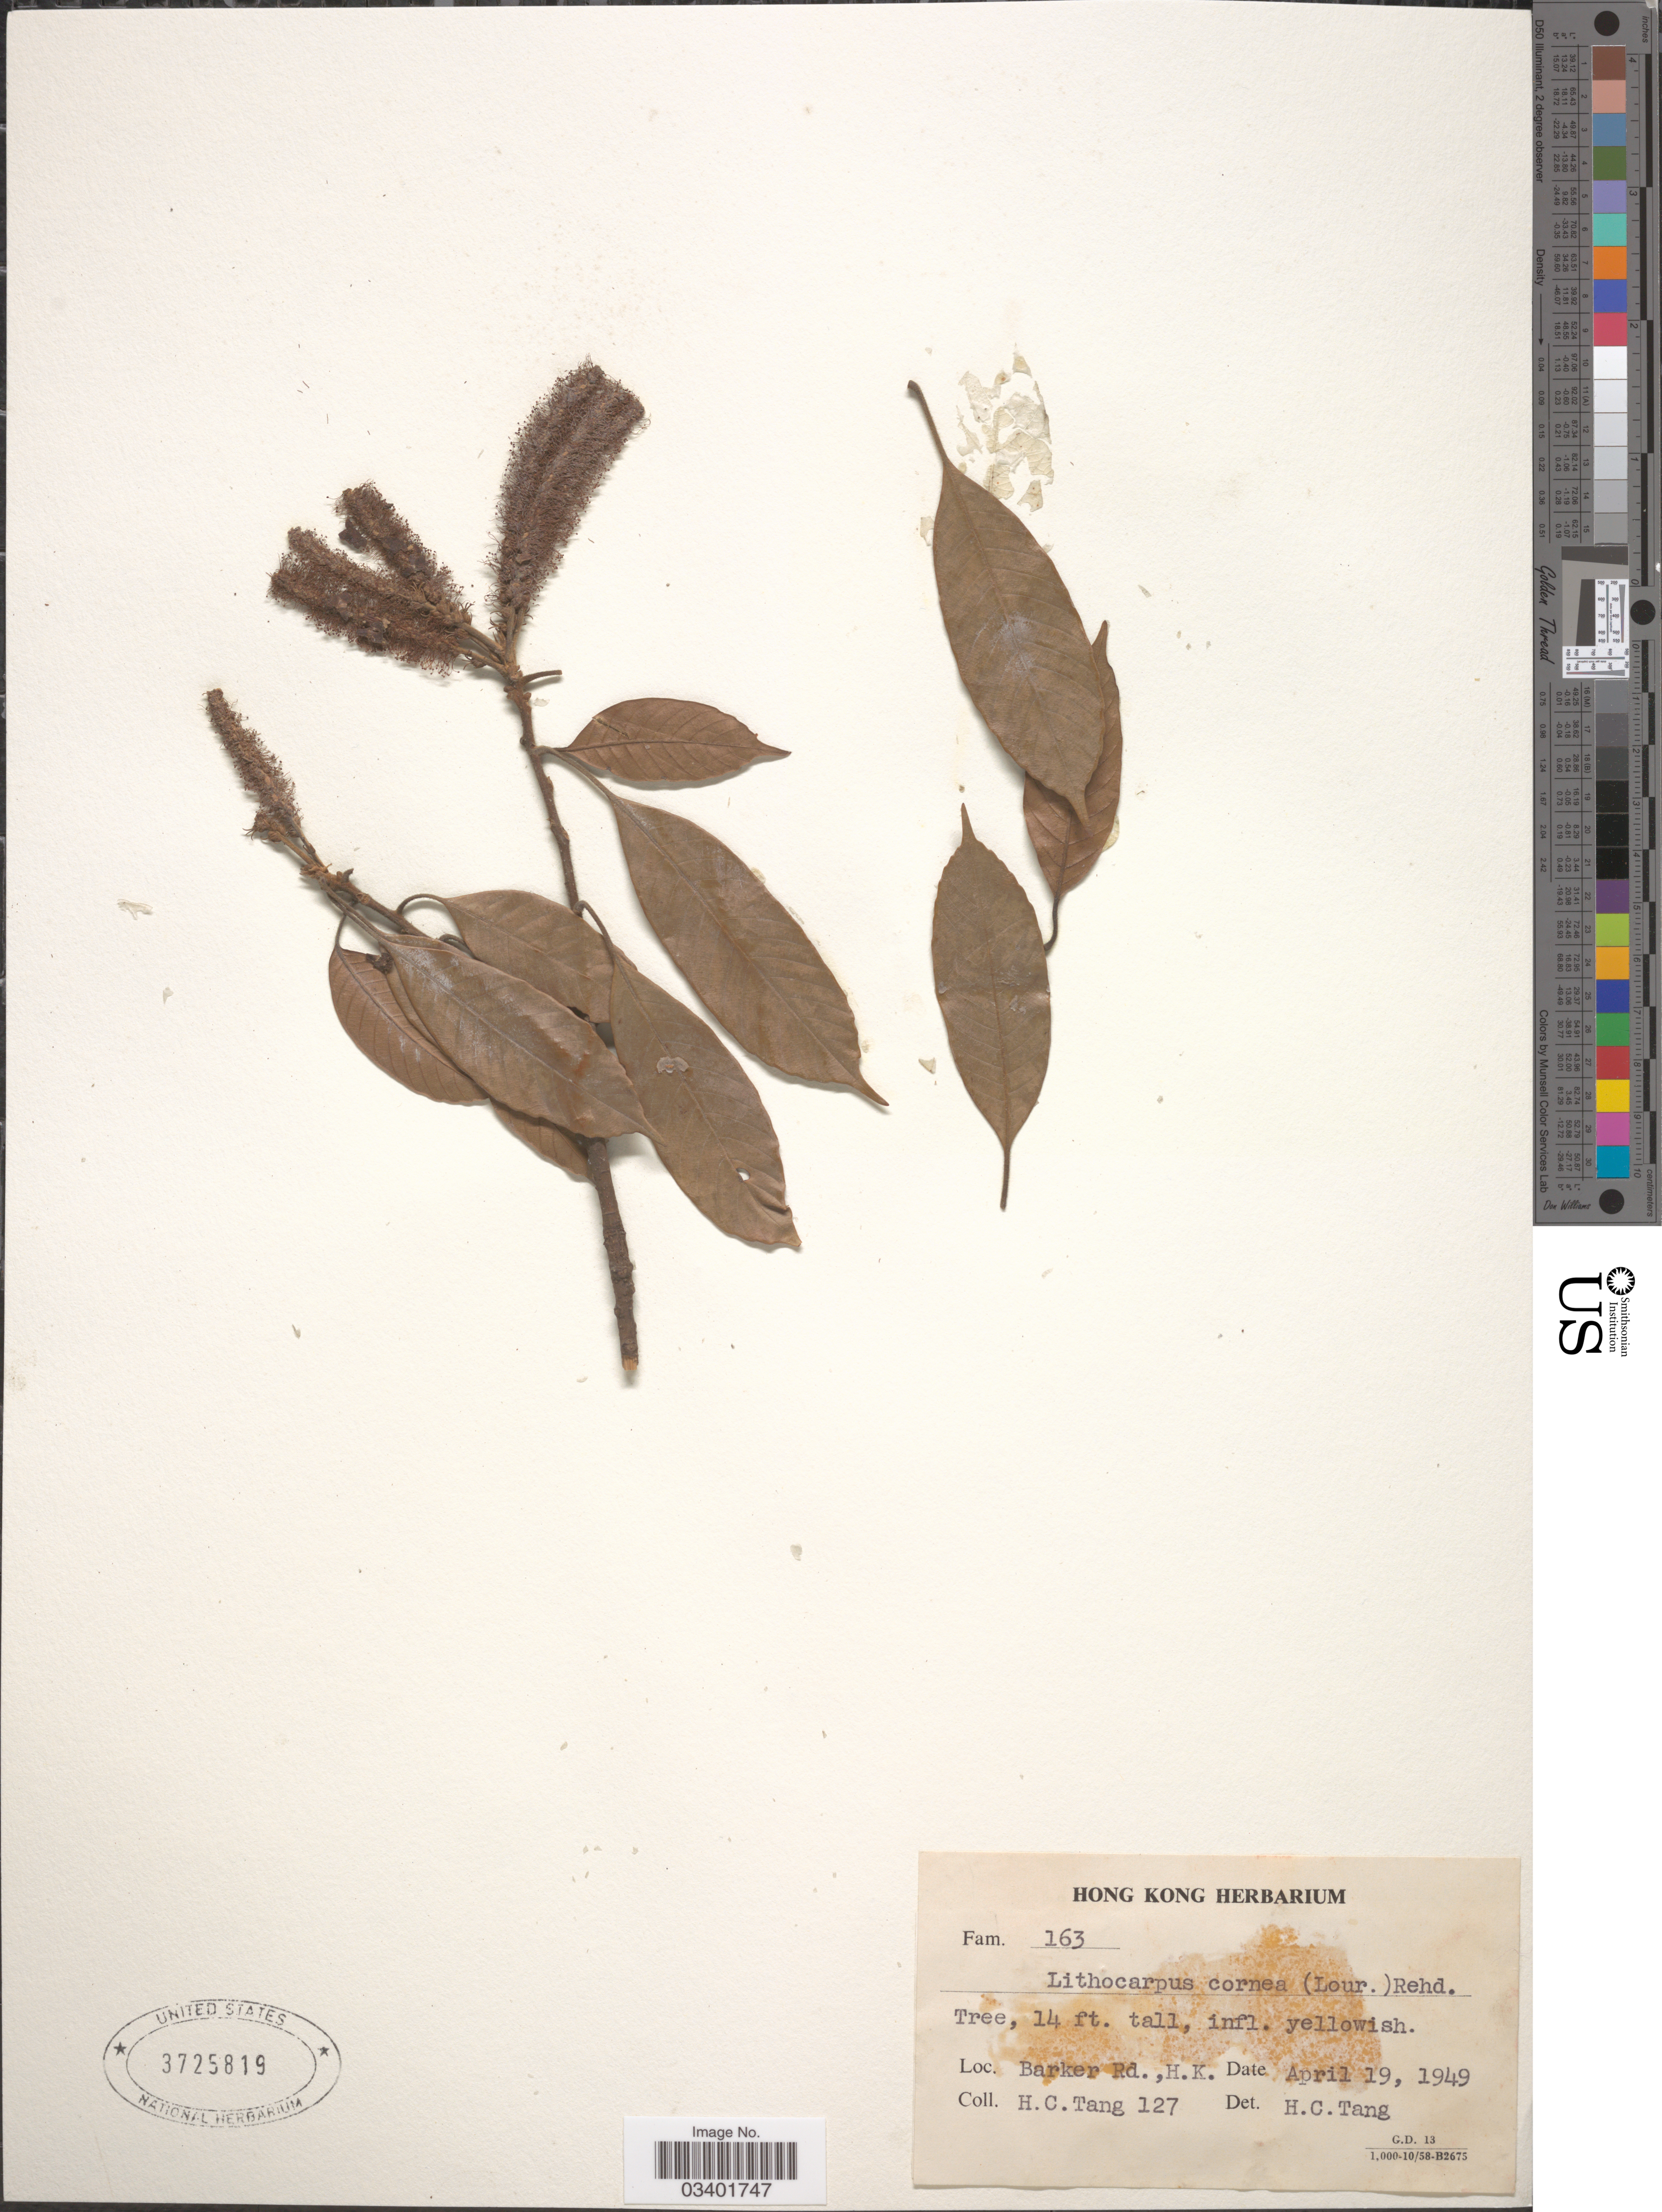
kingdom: Plantae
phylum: Tracheophyta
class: Magnoliopsida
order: Fagales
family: Fagaceae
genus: Lithocarpus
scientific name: Lithocarpus corneus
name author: (Lour.) Rehder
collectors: H. Tang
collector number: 127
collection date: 1949-04-19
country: China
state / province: Hong Kong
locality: Barker Rd.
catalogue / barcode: US 3725819